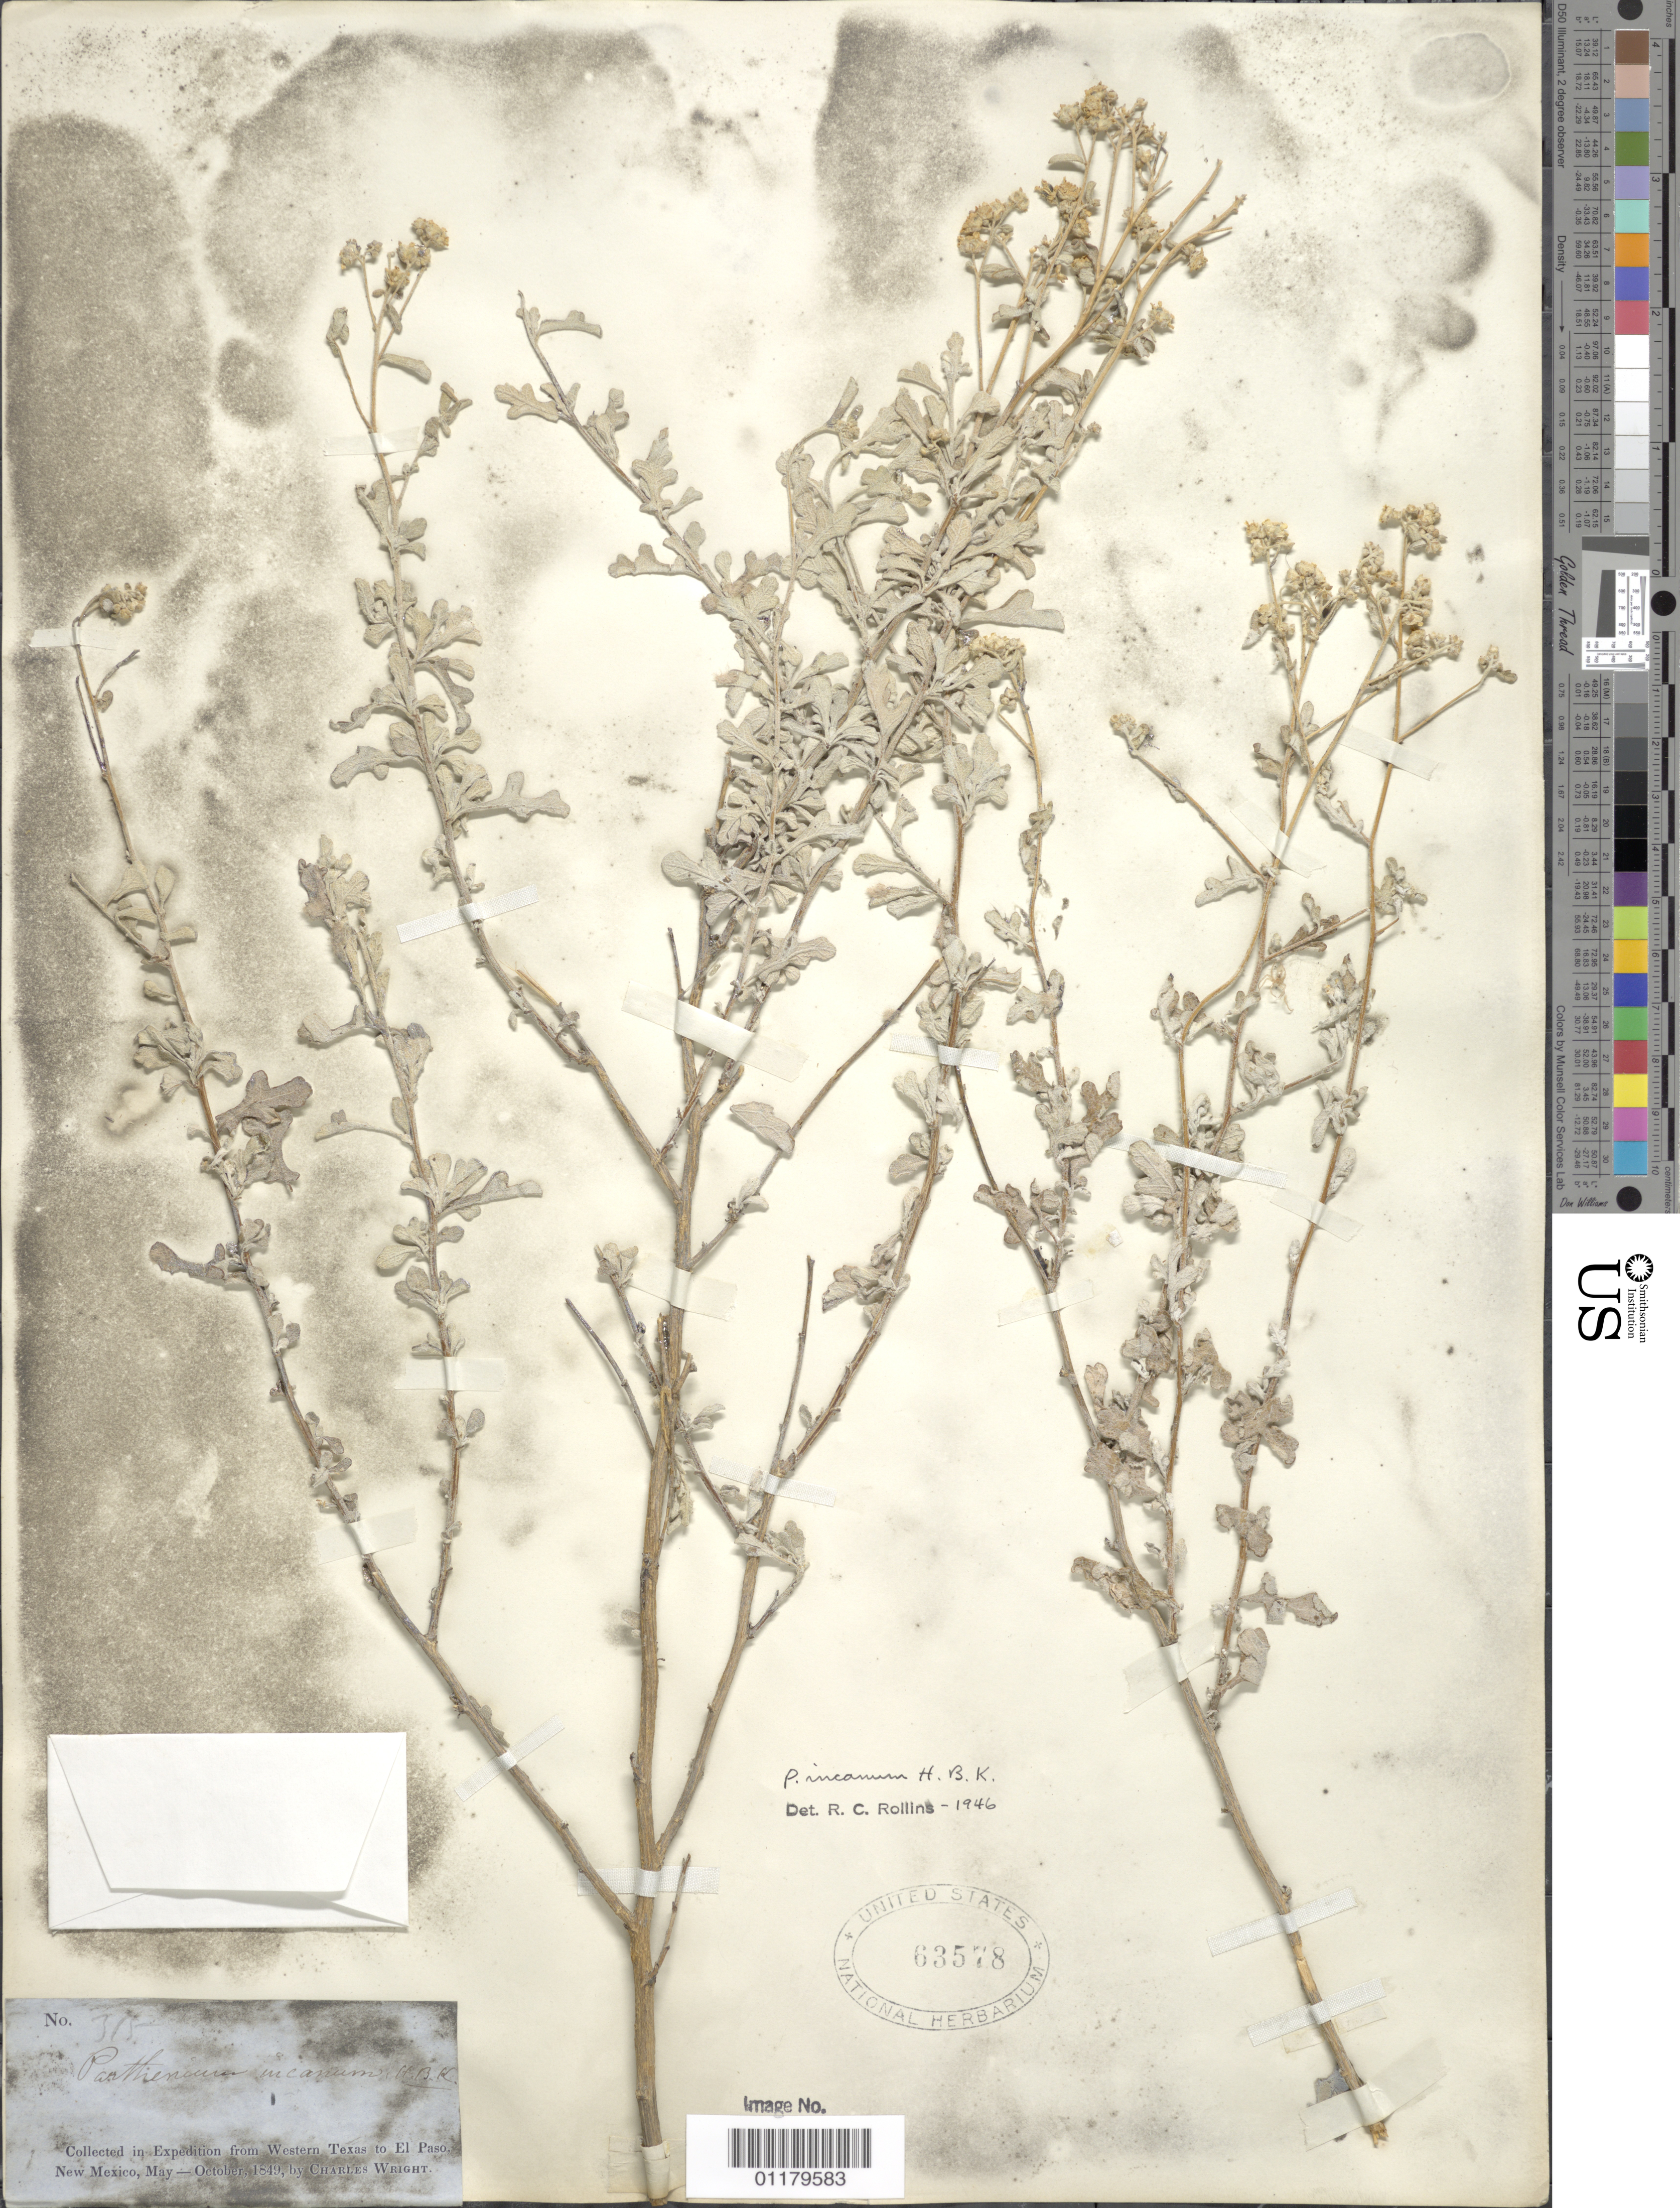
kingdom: Plantae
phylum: Tracheophyta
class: Magnoliopsida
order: Asterales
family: Asteraceae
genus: Parthenium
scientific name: Parthenium incanum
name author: Kunth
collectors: C. Wright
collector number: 315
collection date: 1849-05/1849-10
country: United States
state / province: New Mexico / Texas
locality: from Western Texas to El Paso, New Mexico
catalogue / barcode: US 63578